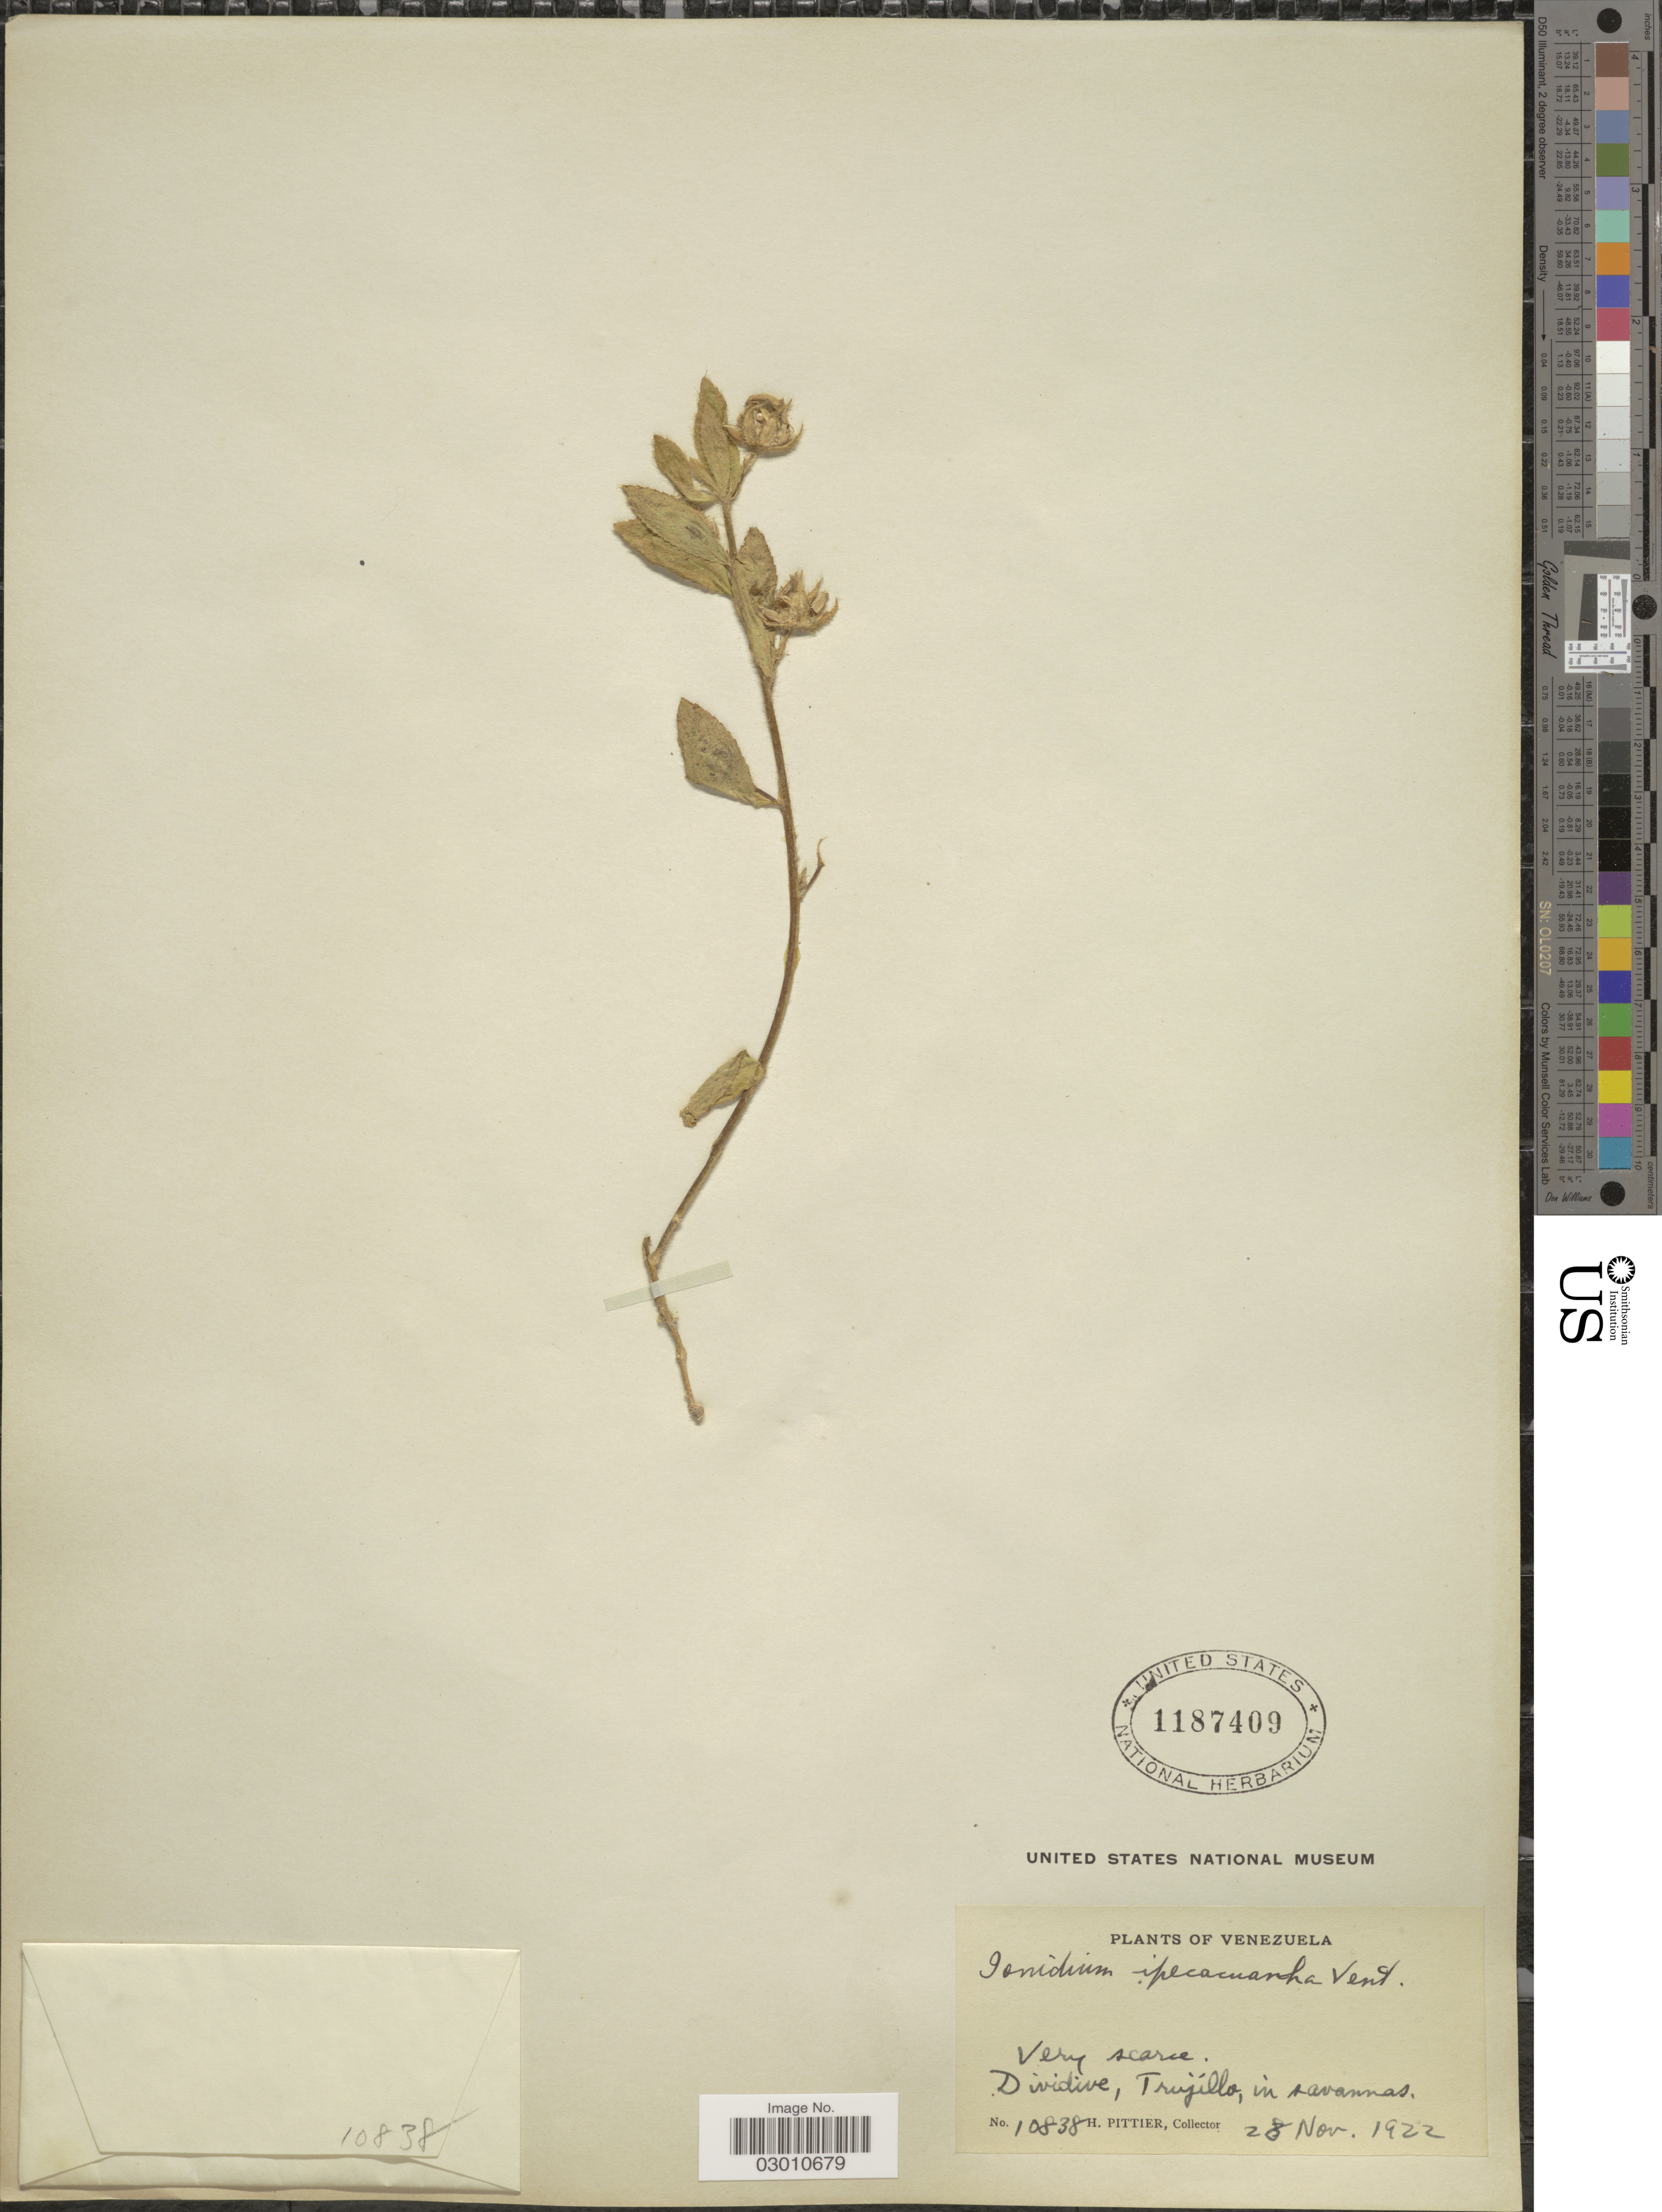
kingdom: Plantae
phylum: Tracheophyta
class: Magnoliopsida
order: Malpighiales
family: Violaceae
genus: Pombalia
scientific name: Pombalia calceolaria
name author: (L.) Paula-Souza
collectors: H. F. Pittier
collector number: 10838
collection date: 1922-11-28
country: Venezuela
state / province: Trujillo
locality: Divide, Trujillo, in savannas.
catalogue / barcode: US 1187409